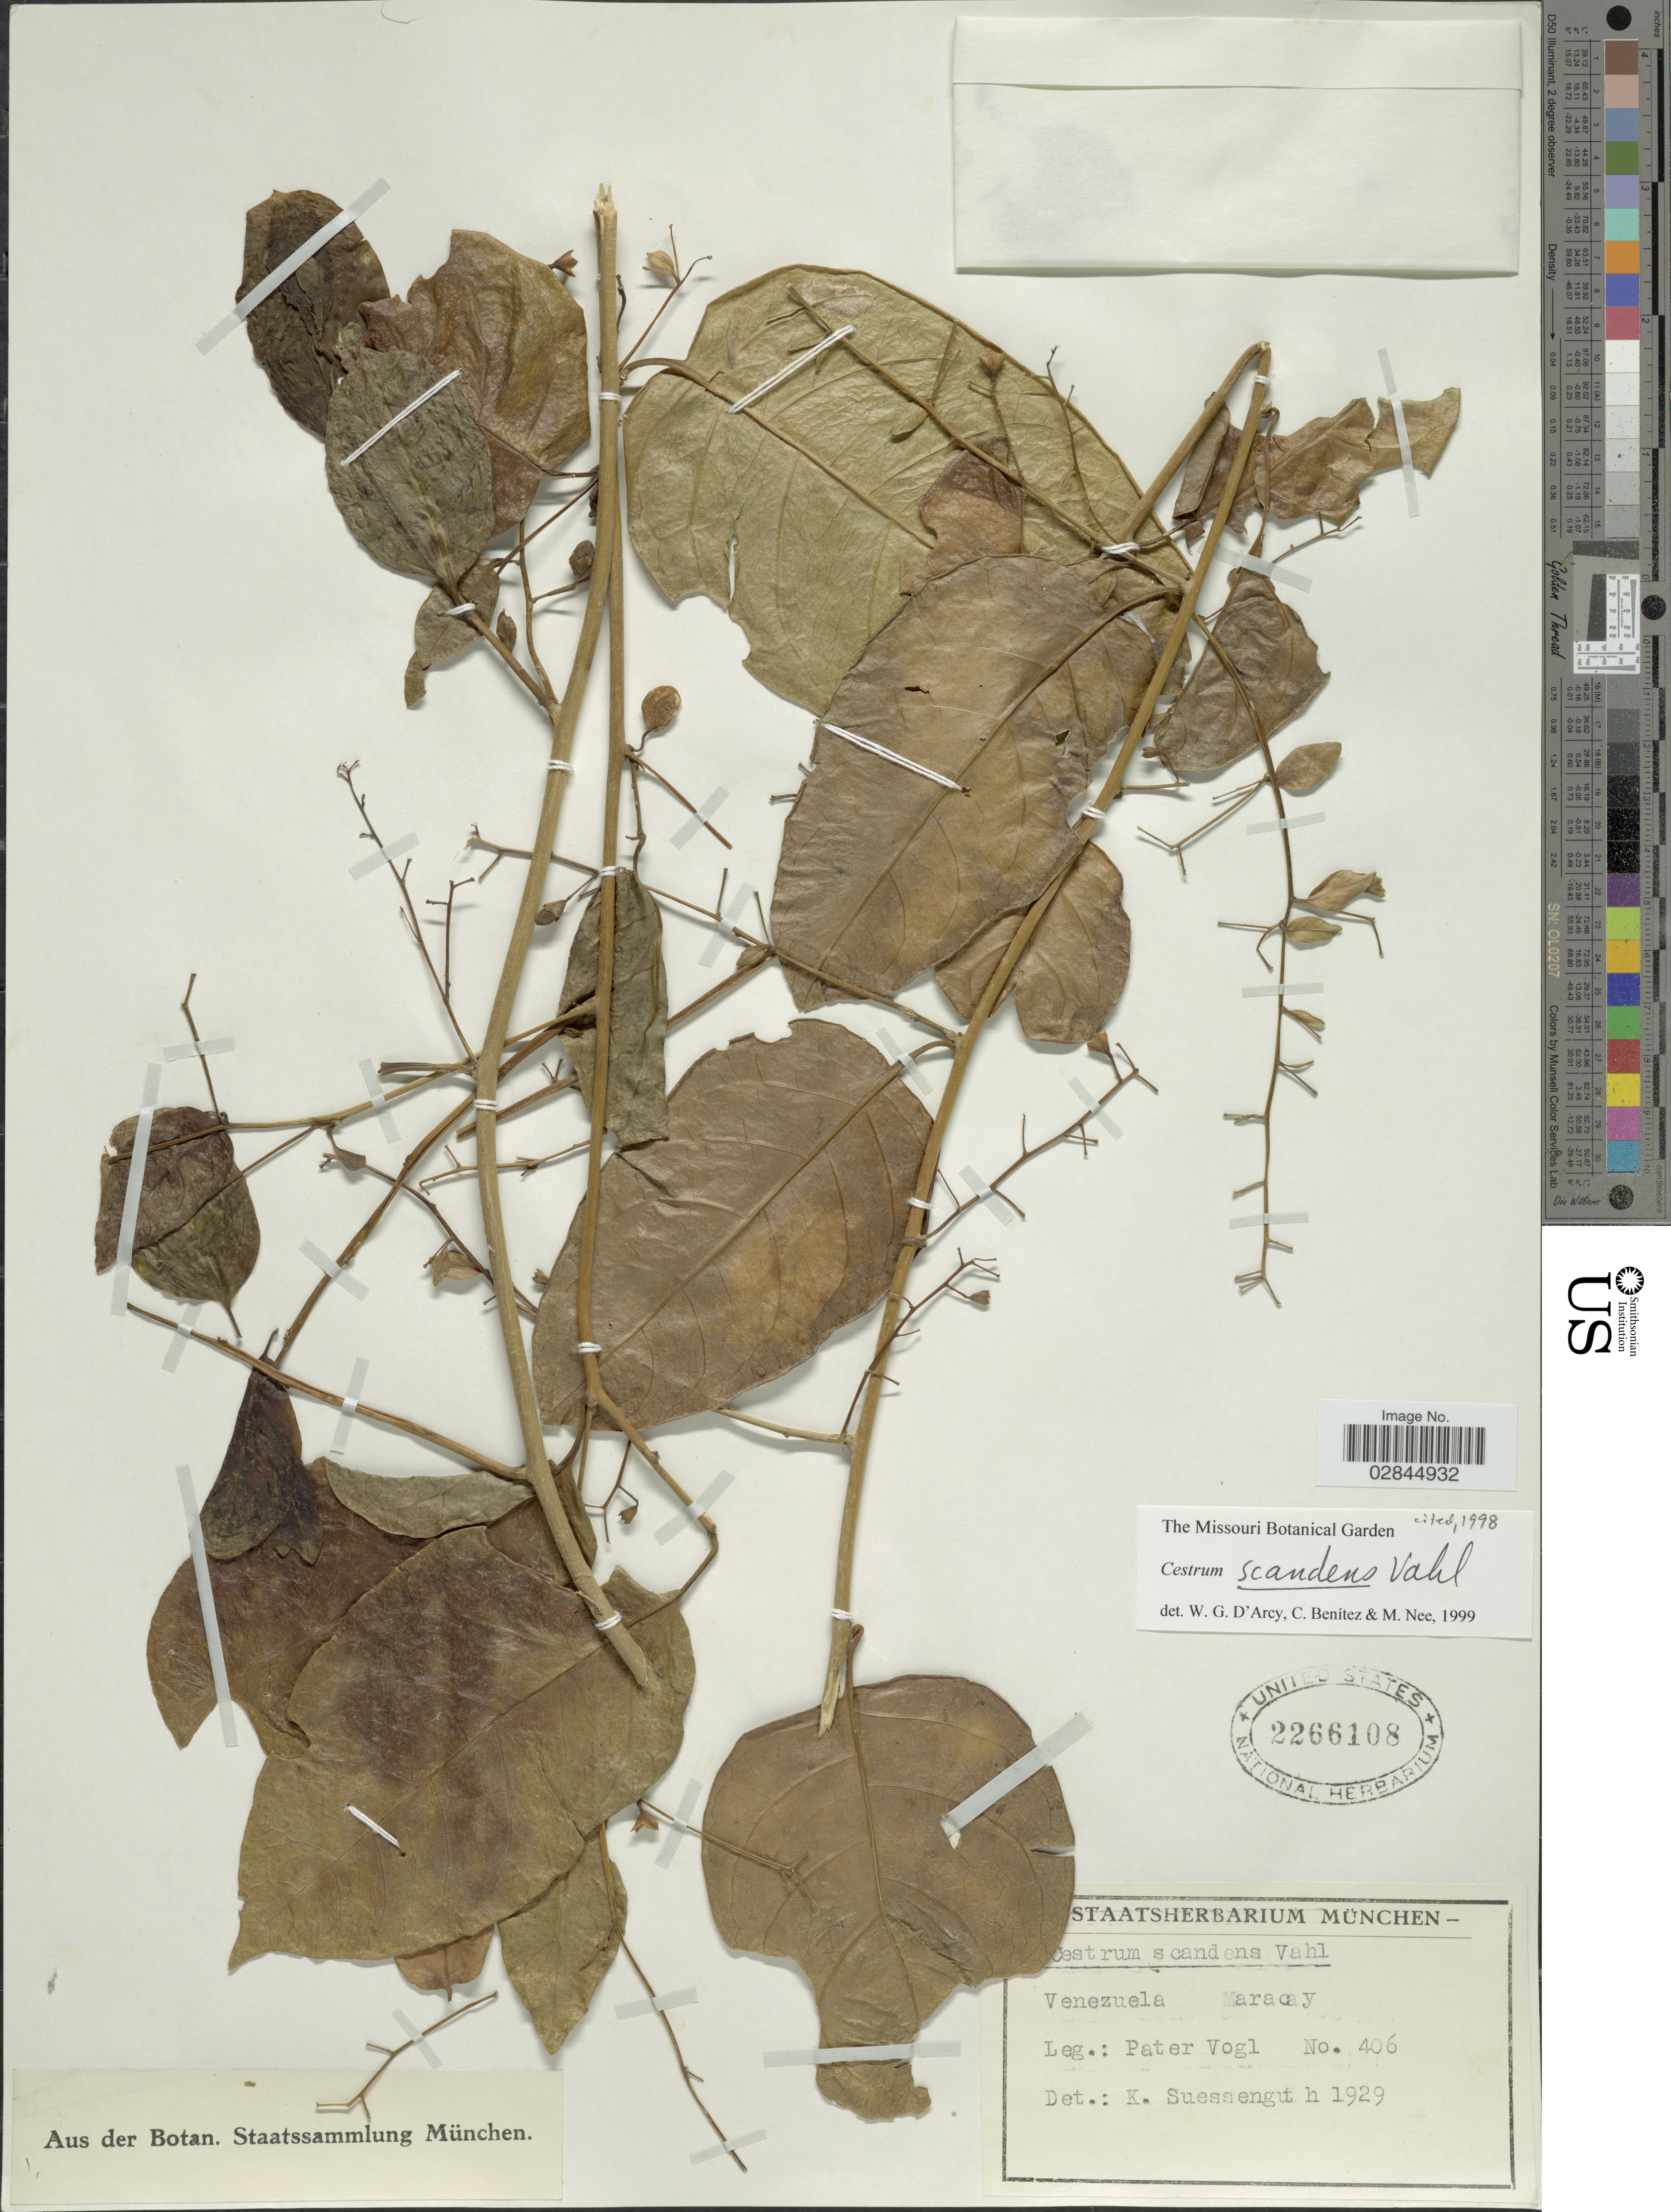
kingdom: Plantae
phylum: Tracheophyta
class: Magnoliopsida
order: Solanales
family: Solanaceae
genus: Cestrum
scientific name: Cestrum scandens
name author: Vahl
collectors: C. Vogl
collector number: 406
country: Venezuela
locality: Maracay.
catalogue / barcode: US 2266108